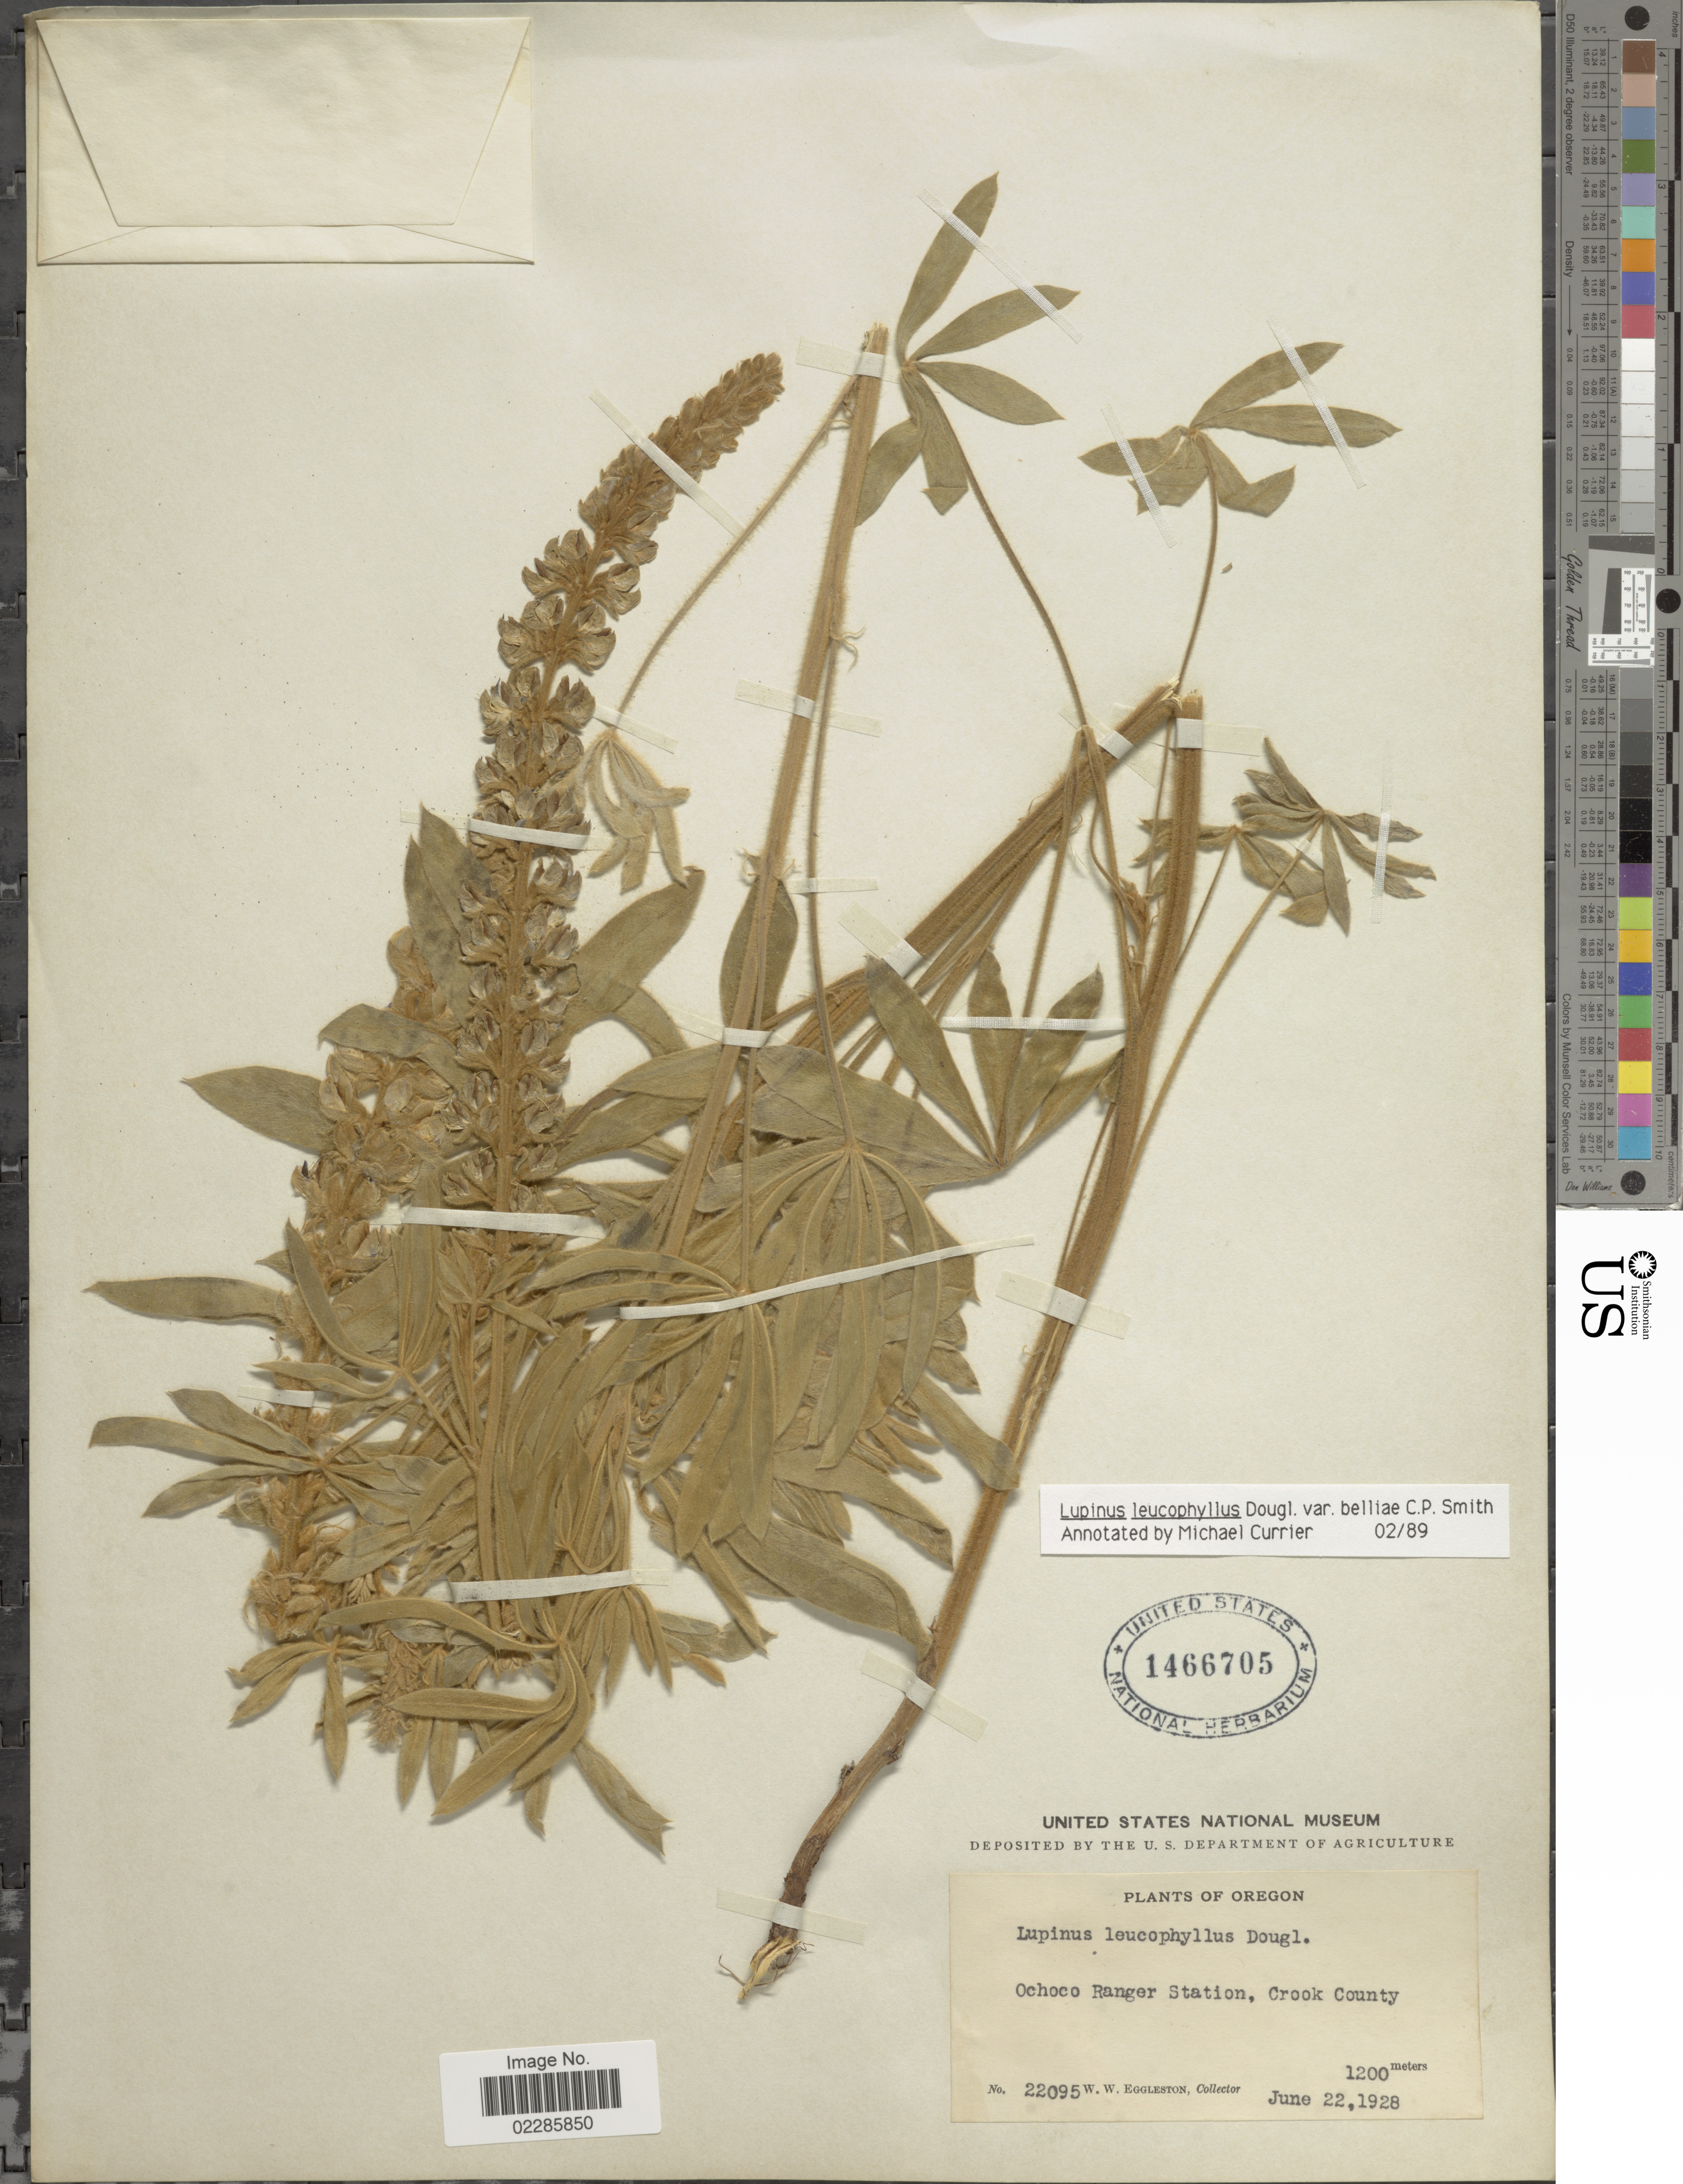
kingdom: Plantae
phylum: Tracheophyta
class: Magnoliopsida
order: Fabales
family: Fabaceae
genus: Lupinus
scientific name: Lupinus leucophyllus var. belliae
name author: C.P. Sm.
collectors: W. W. Eggleston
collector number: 22095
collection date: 1928-06-22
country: United States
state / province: Oregon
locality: Ochoco Ranger Station, Crook County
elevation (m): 1200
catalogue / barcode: US 1466705